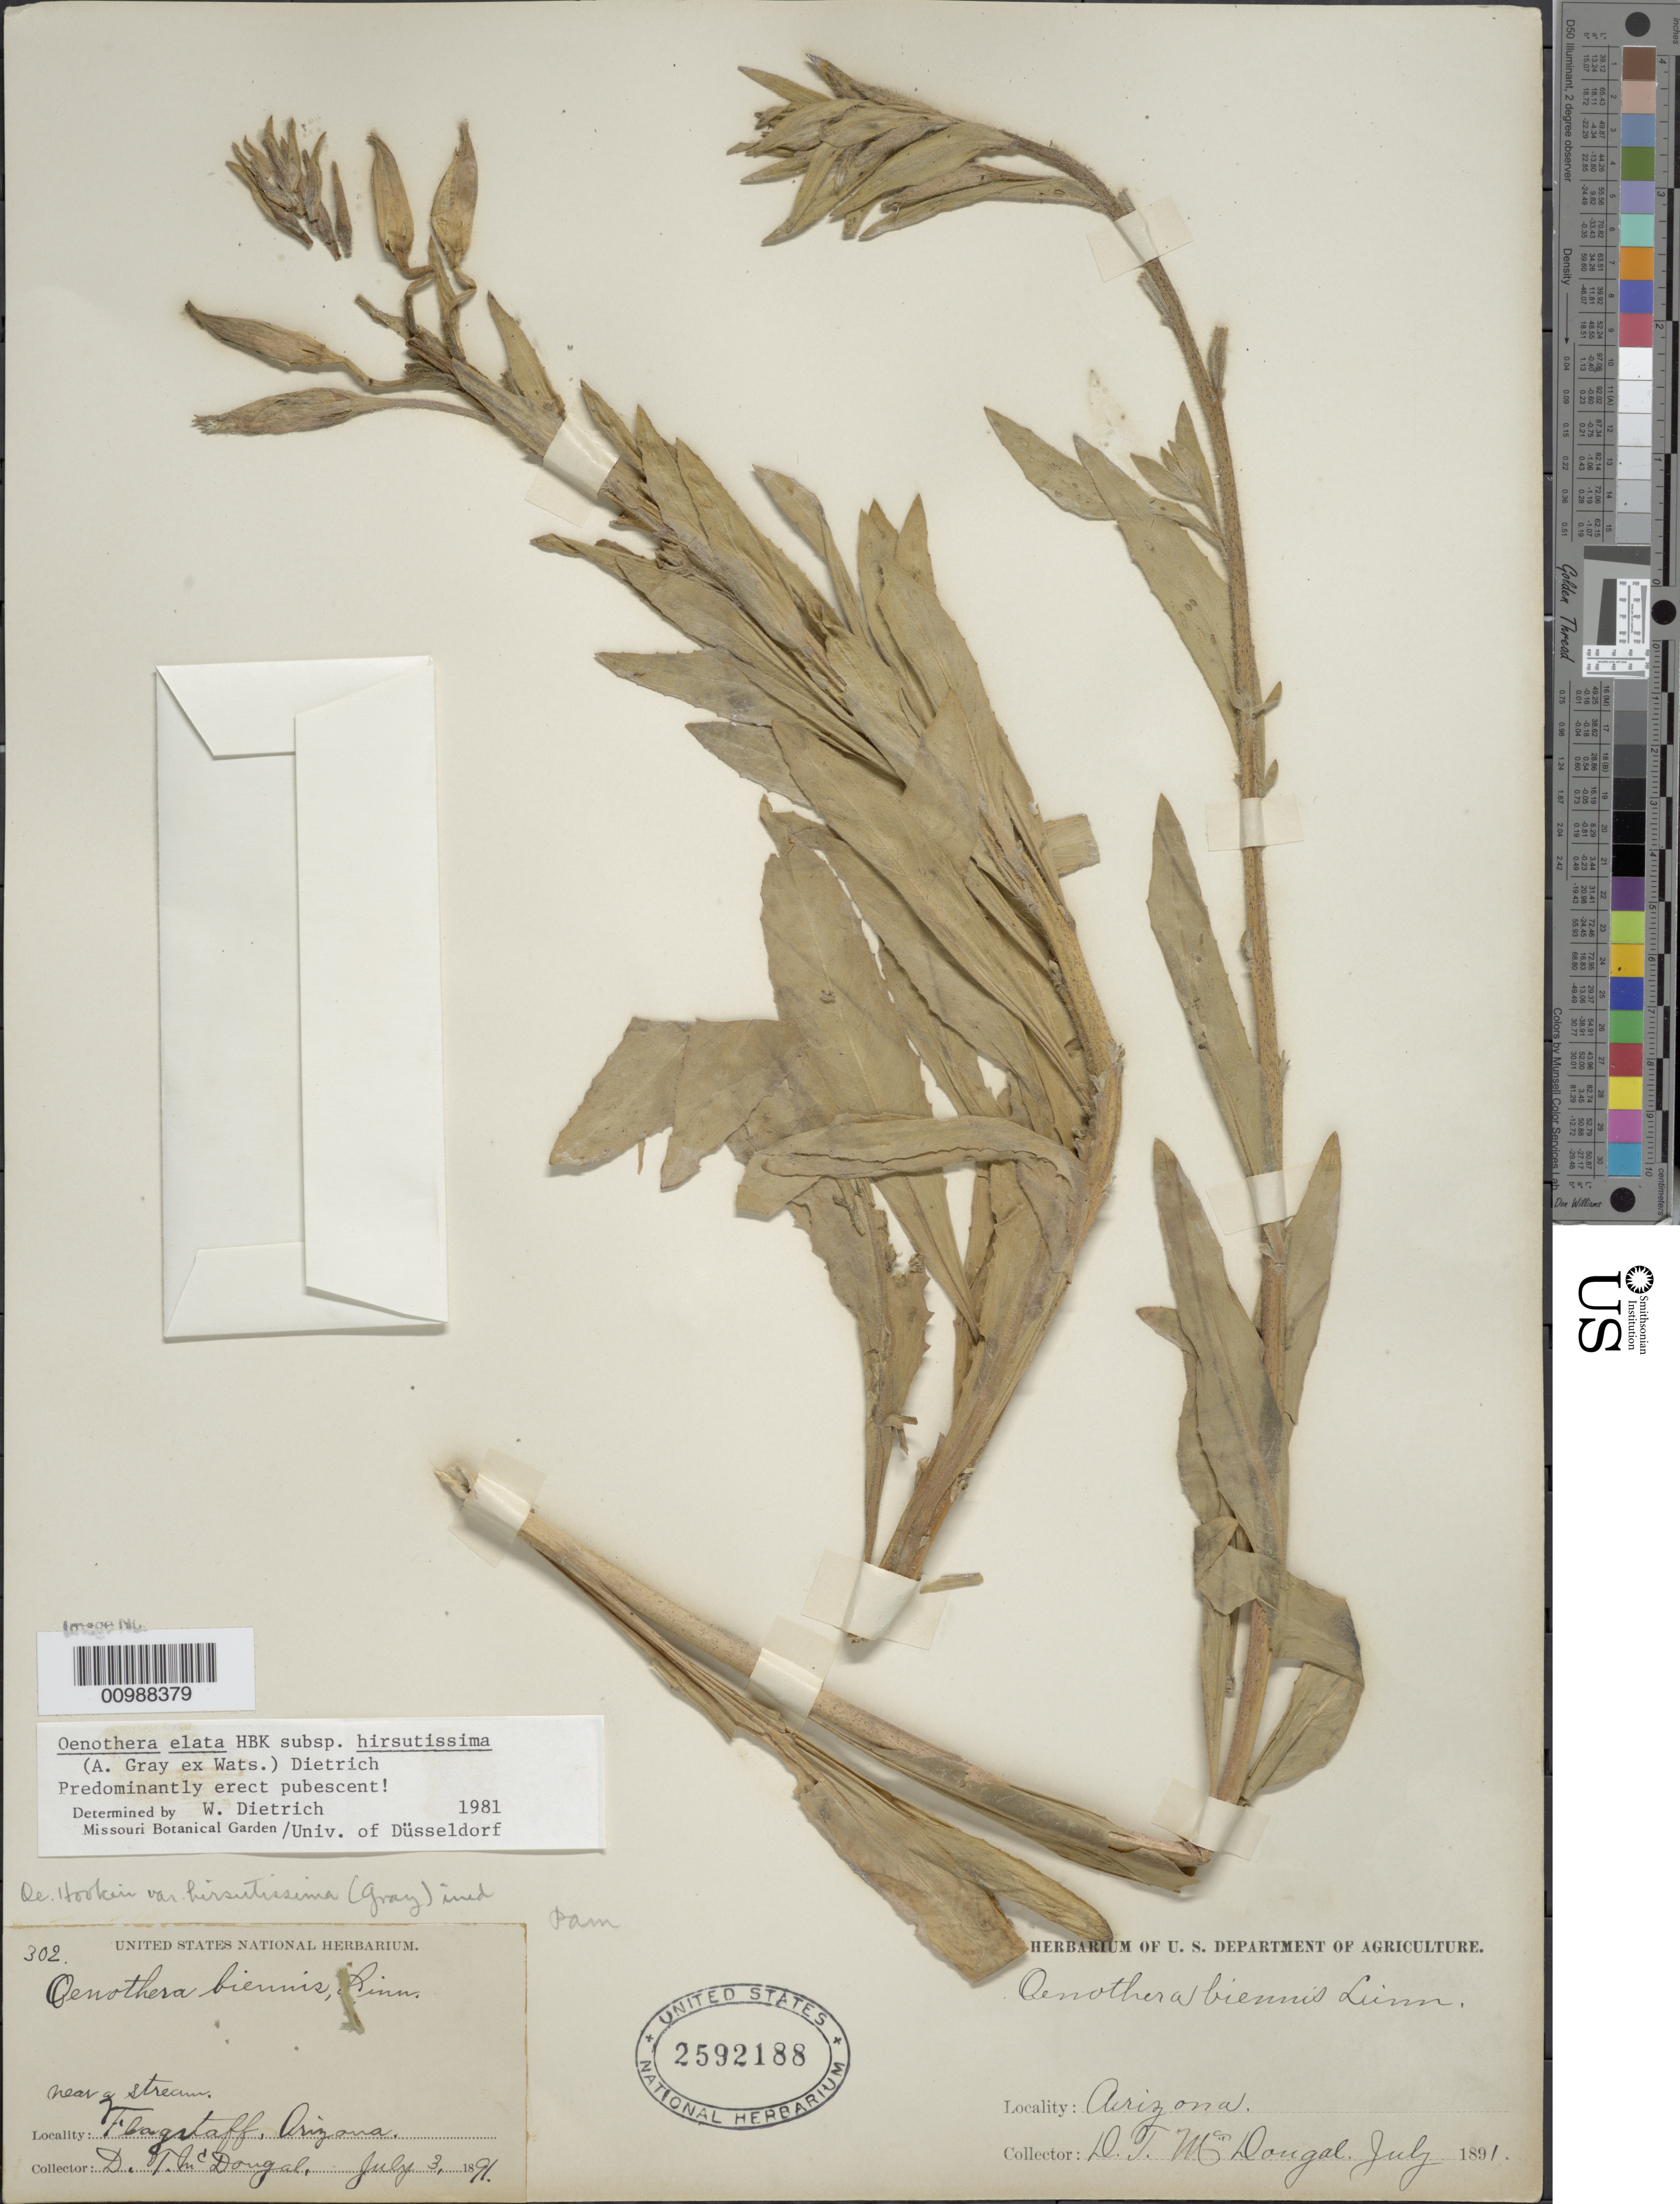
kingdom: Plantae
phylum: Tracheophyta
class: Magnoliopsida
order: Myrtales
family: Onagraceae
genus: Oenothera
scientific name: Oenothera elata subsp. hirsutissima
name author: (A. Gray ex S. Watson) W. Dietr.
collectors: D. T. MacDougal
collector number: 302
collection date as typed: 03 Jul 1891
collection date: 1891-07-03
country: United States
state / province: Arizona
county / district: Coconino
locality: Flagstaff, near streams.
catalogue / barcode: US 2592188